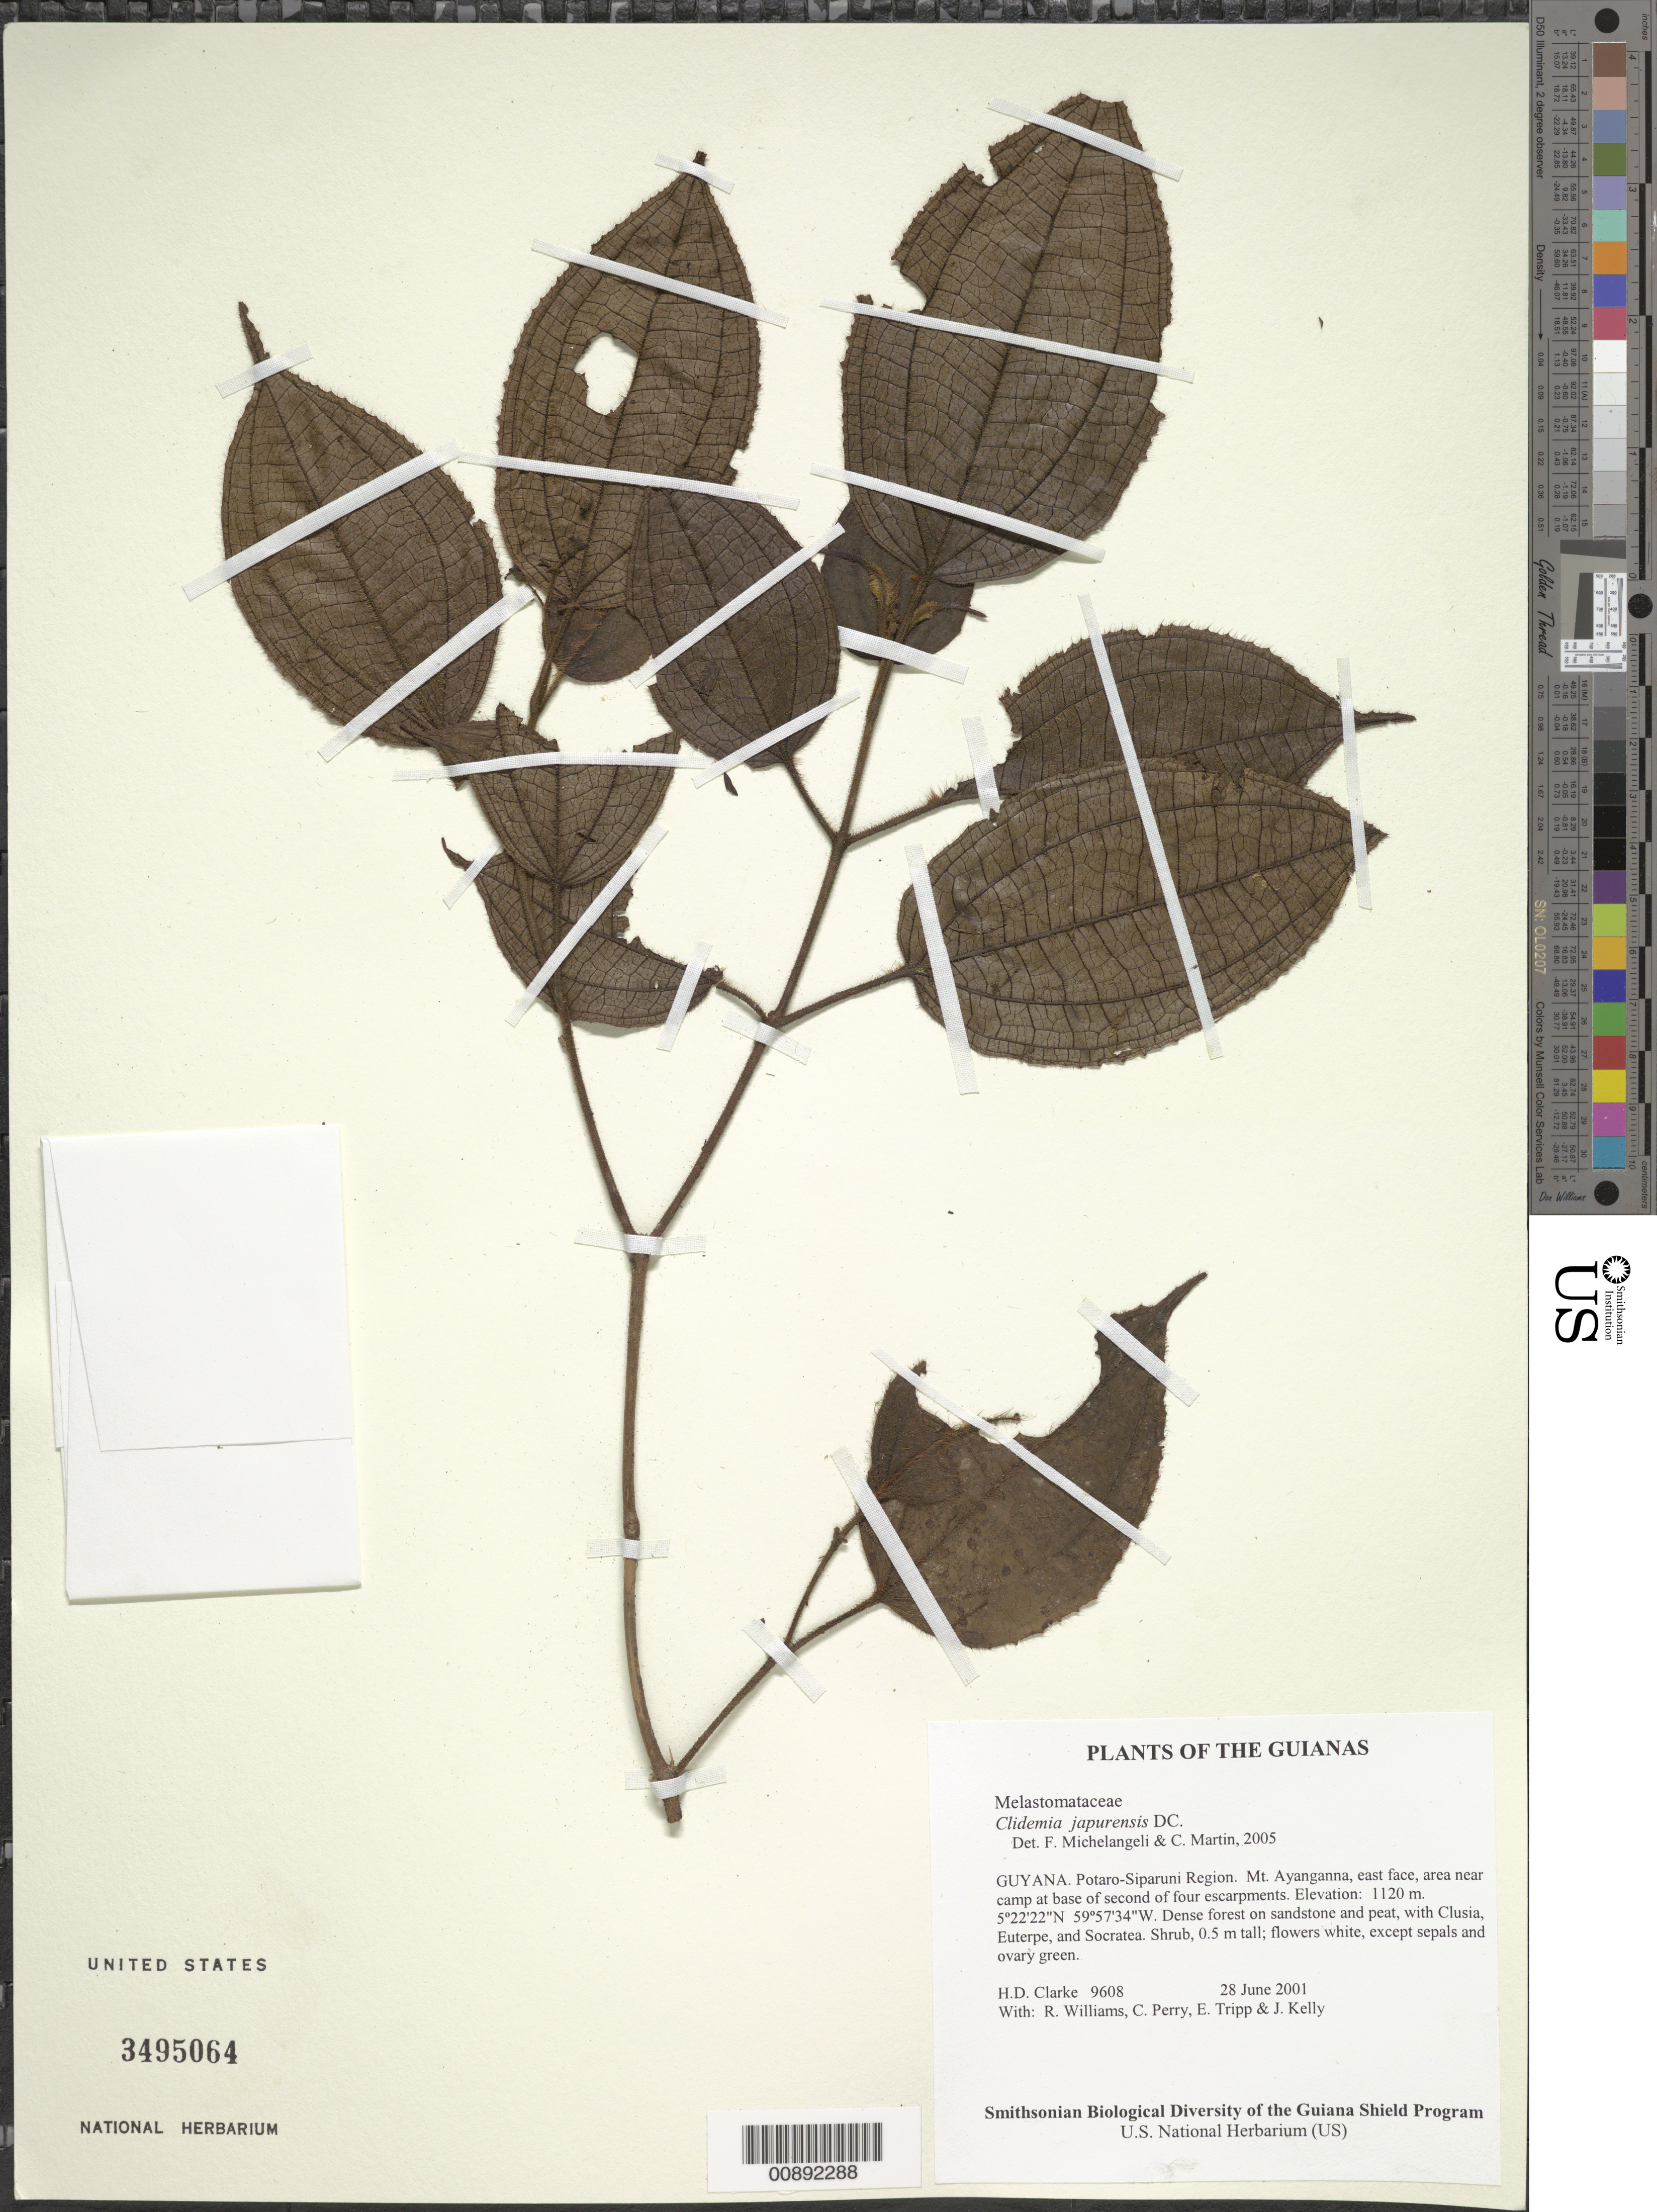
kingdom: Plantae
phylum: Tracheophyta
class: Magnoliopsida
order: Myrtales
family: Melastomataceae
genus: Clidemia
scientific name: Clidemia japurensis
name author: DC.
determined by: Michelangeli, F. A.; Martin, C.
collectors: H. D. Clarke, R. Williams, C. Perry, E. Tripp & J. Kelly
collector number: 9608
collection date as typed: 28 June 2001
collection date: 2001-06-28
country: Guyana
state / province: Potaro-Siparuni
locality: Mt. Ayanganna, east face, area near camp at base of second of four escarpments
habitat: Dense forest on sandstone and peat, with Clusia, Euterpe, and Socratea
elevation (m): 1120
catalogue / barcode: US 3495064